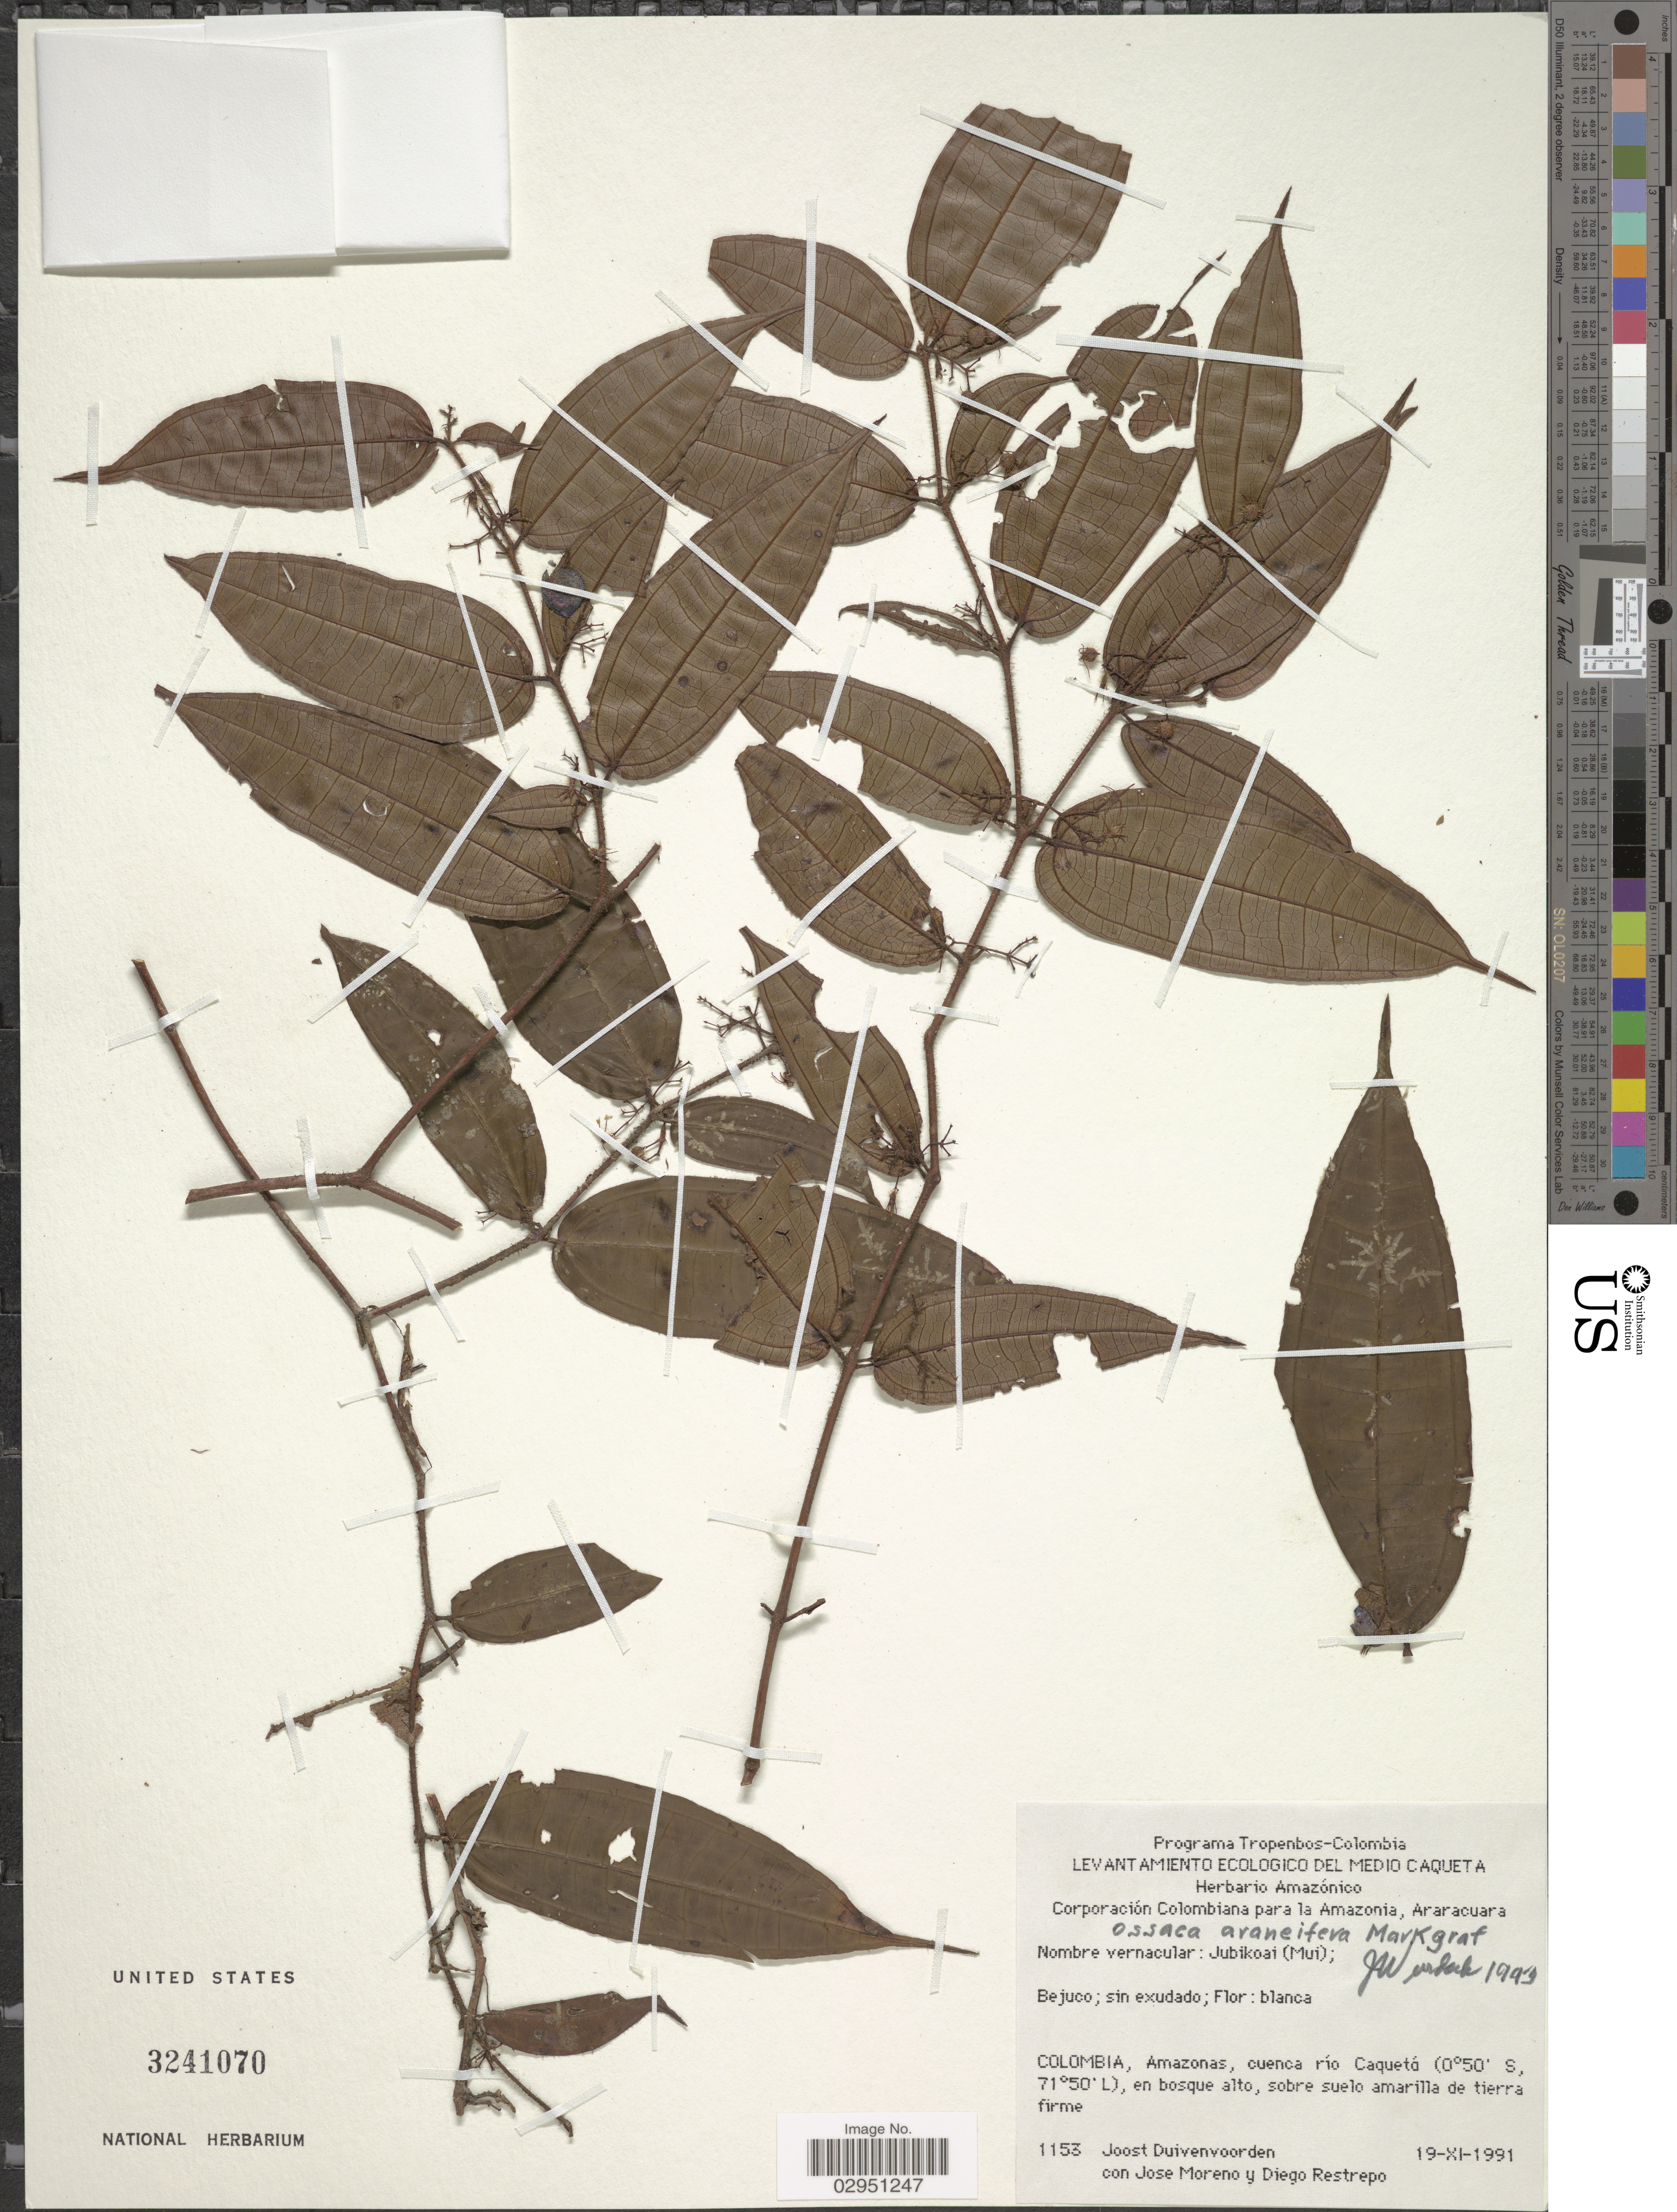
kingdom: Plantae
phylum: Tracheophyta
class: Magnoliopsida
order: Myrtales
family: Melastomataceae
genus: Ossaea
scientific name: Ossaea araneifera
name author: Markgr.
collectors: J. Duivenvoorden, J. Moreno & D. Restrepo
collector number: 1153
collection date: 1991-11-19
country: Colombia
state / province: Amazônas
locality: Cuenca río Caquetá.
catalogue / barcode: US 3241070